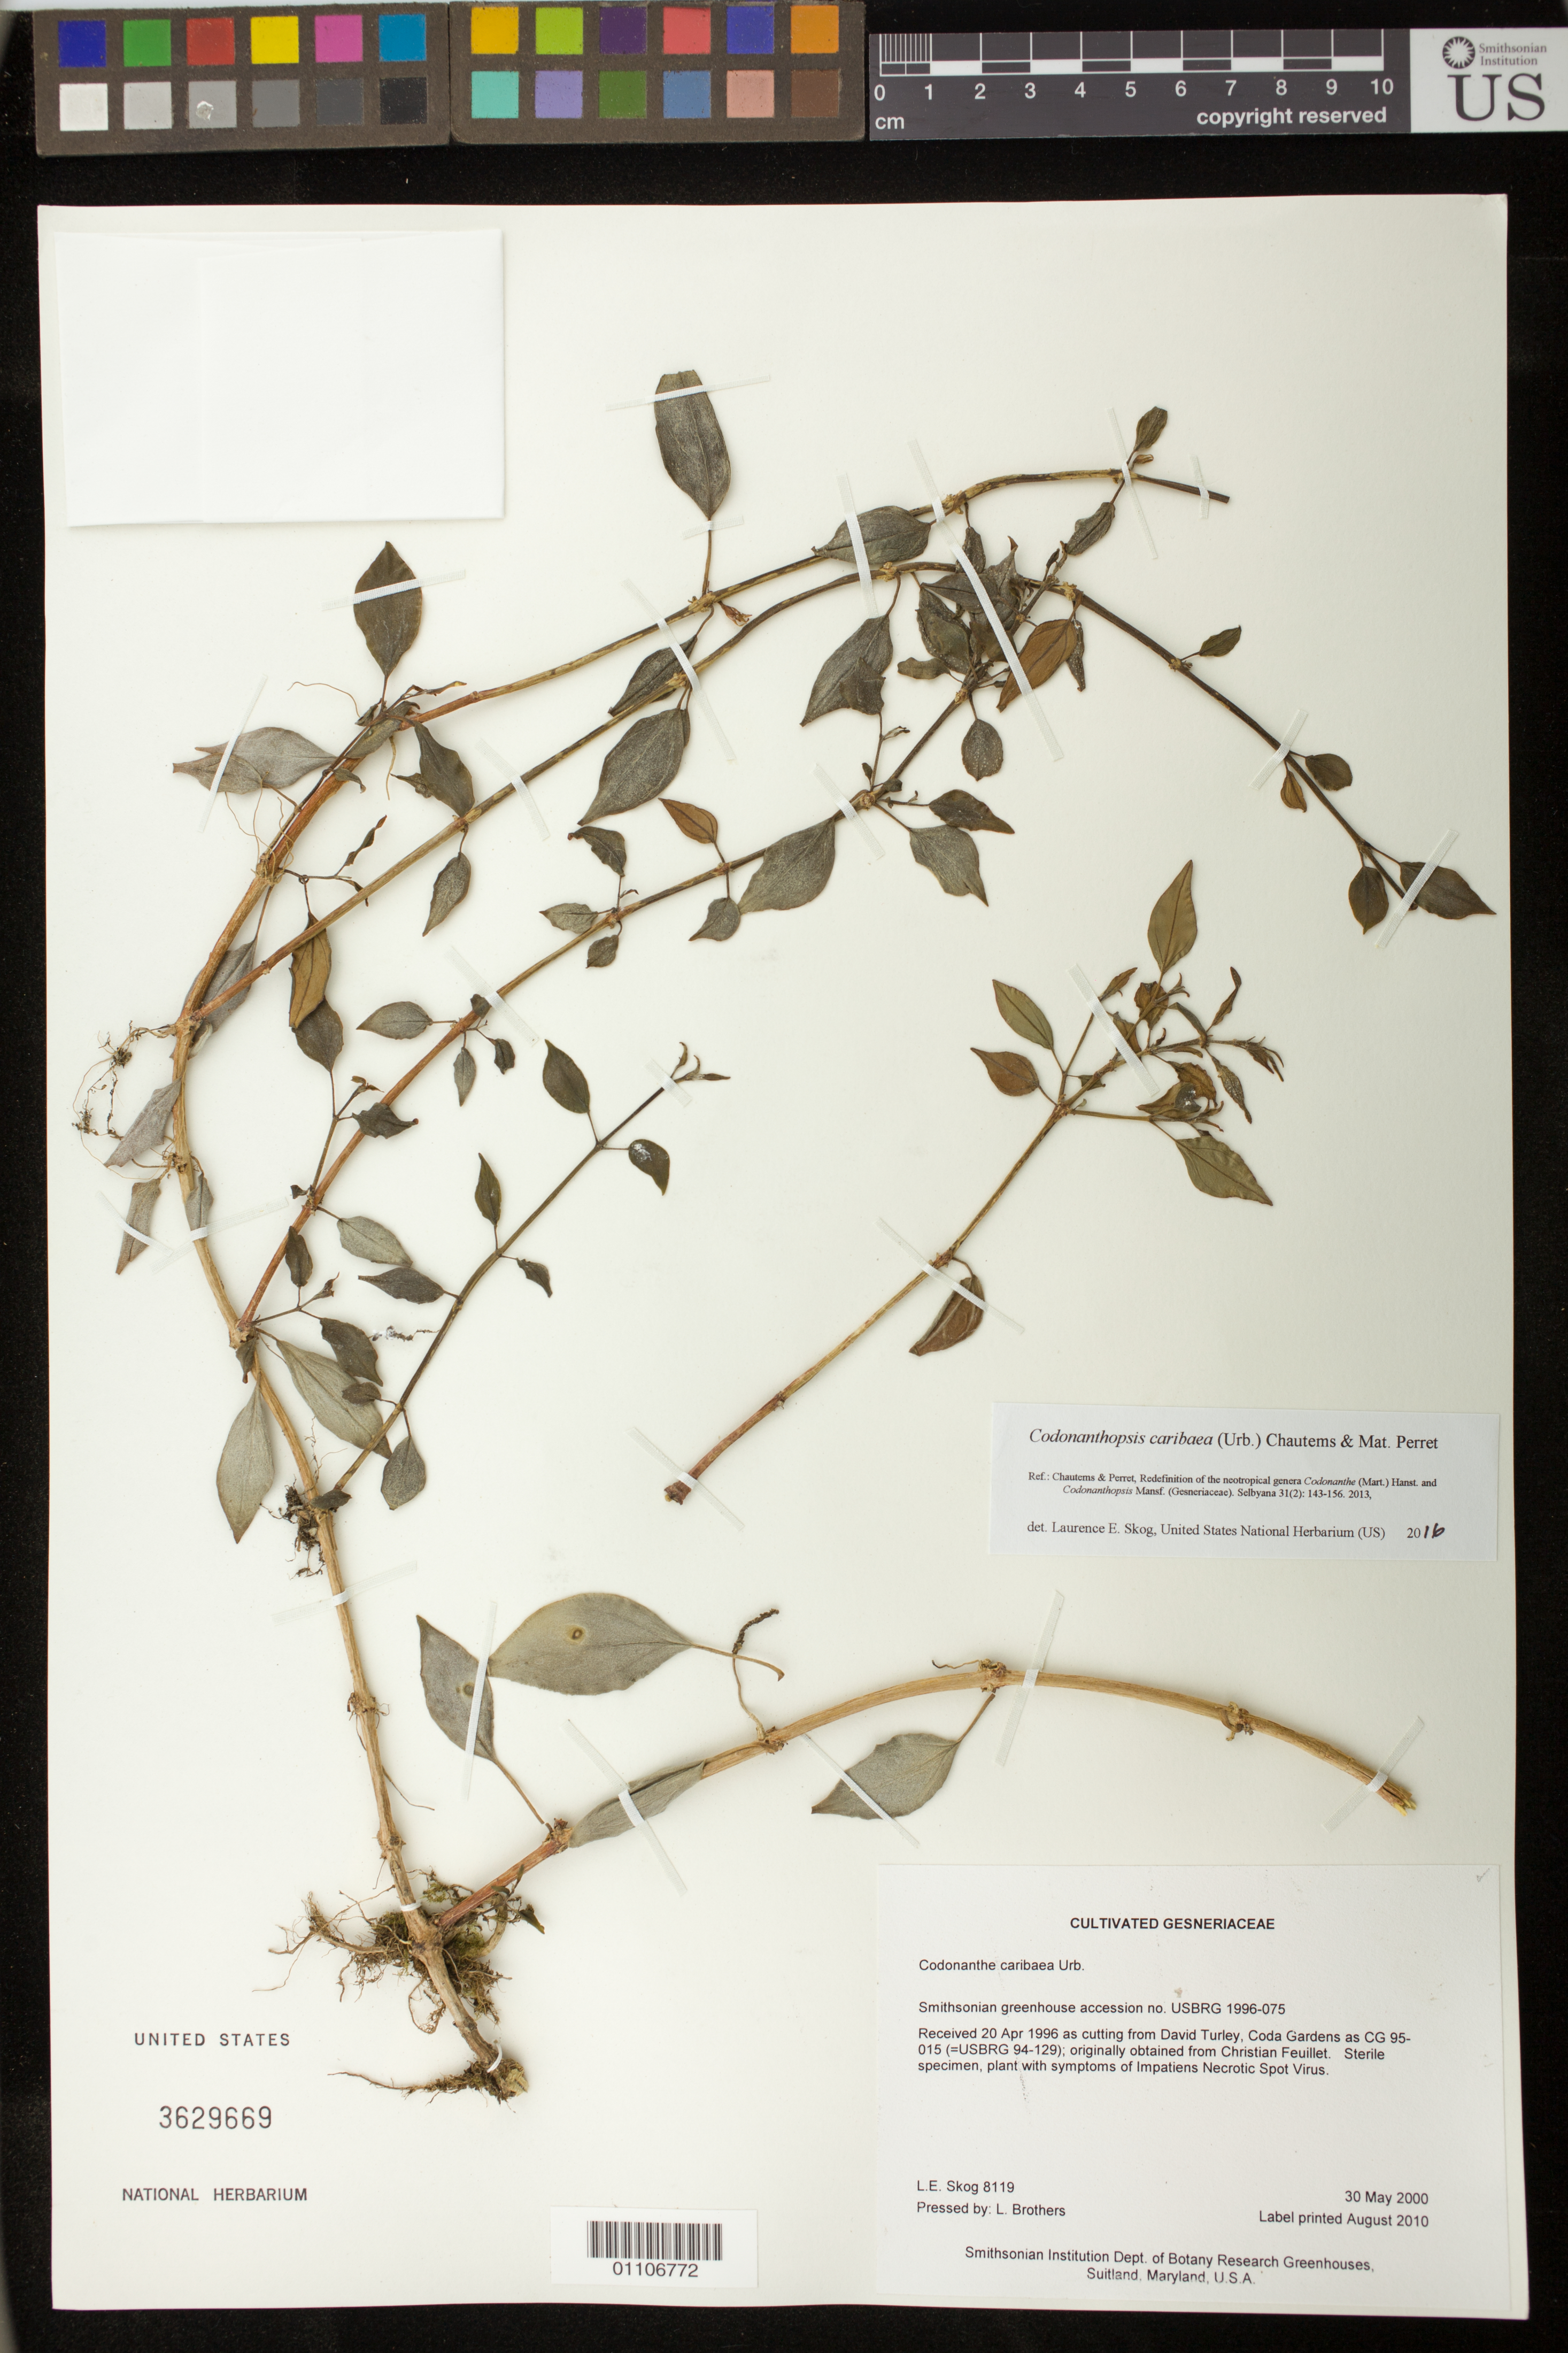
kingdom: Plantae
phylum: Tracheophyta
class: Magnoliopsida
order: Lamiales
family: Gesneriaceae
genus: Codonanthopsis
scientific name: Codonanthopsis caribaea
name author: (Urb.) Chautems & Mat.Perret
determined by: Skog, Laurence E.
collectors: L. E. Skog & L. Brothers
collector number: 8119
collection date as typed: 30 May 2000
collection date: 2000-05-30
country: United States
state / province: Maryland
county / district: Prince George's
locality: Smithsonian Institution Dept. of Botany Research Greenhouses, Suitland, Maryland, U.S.A.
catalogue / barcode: US 3629669